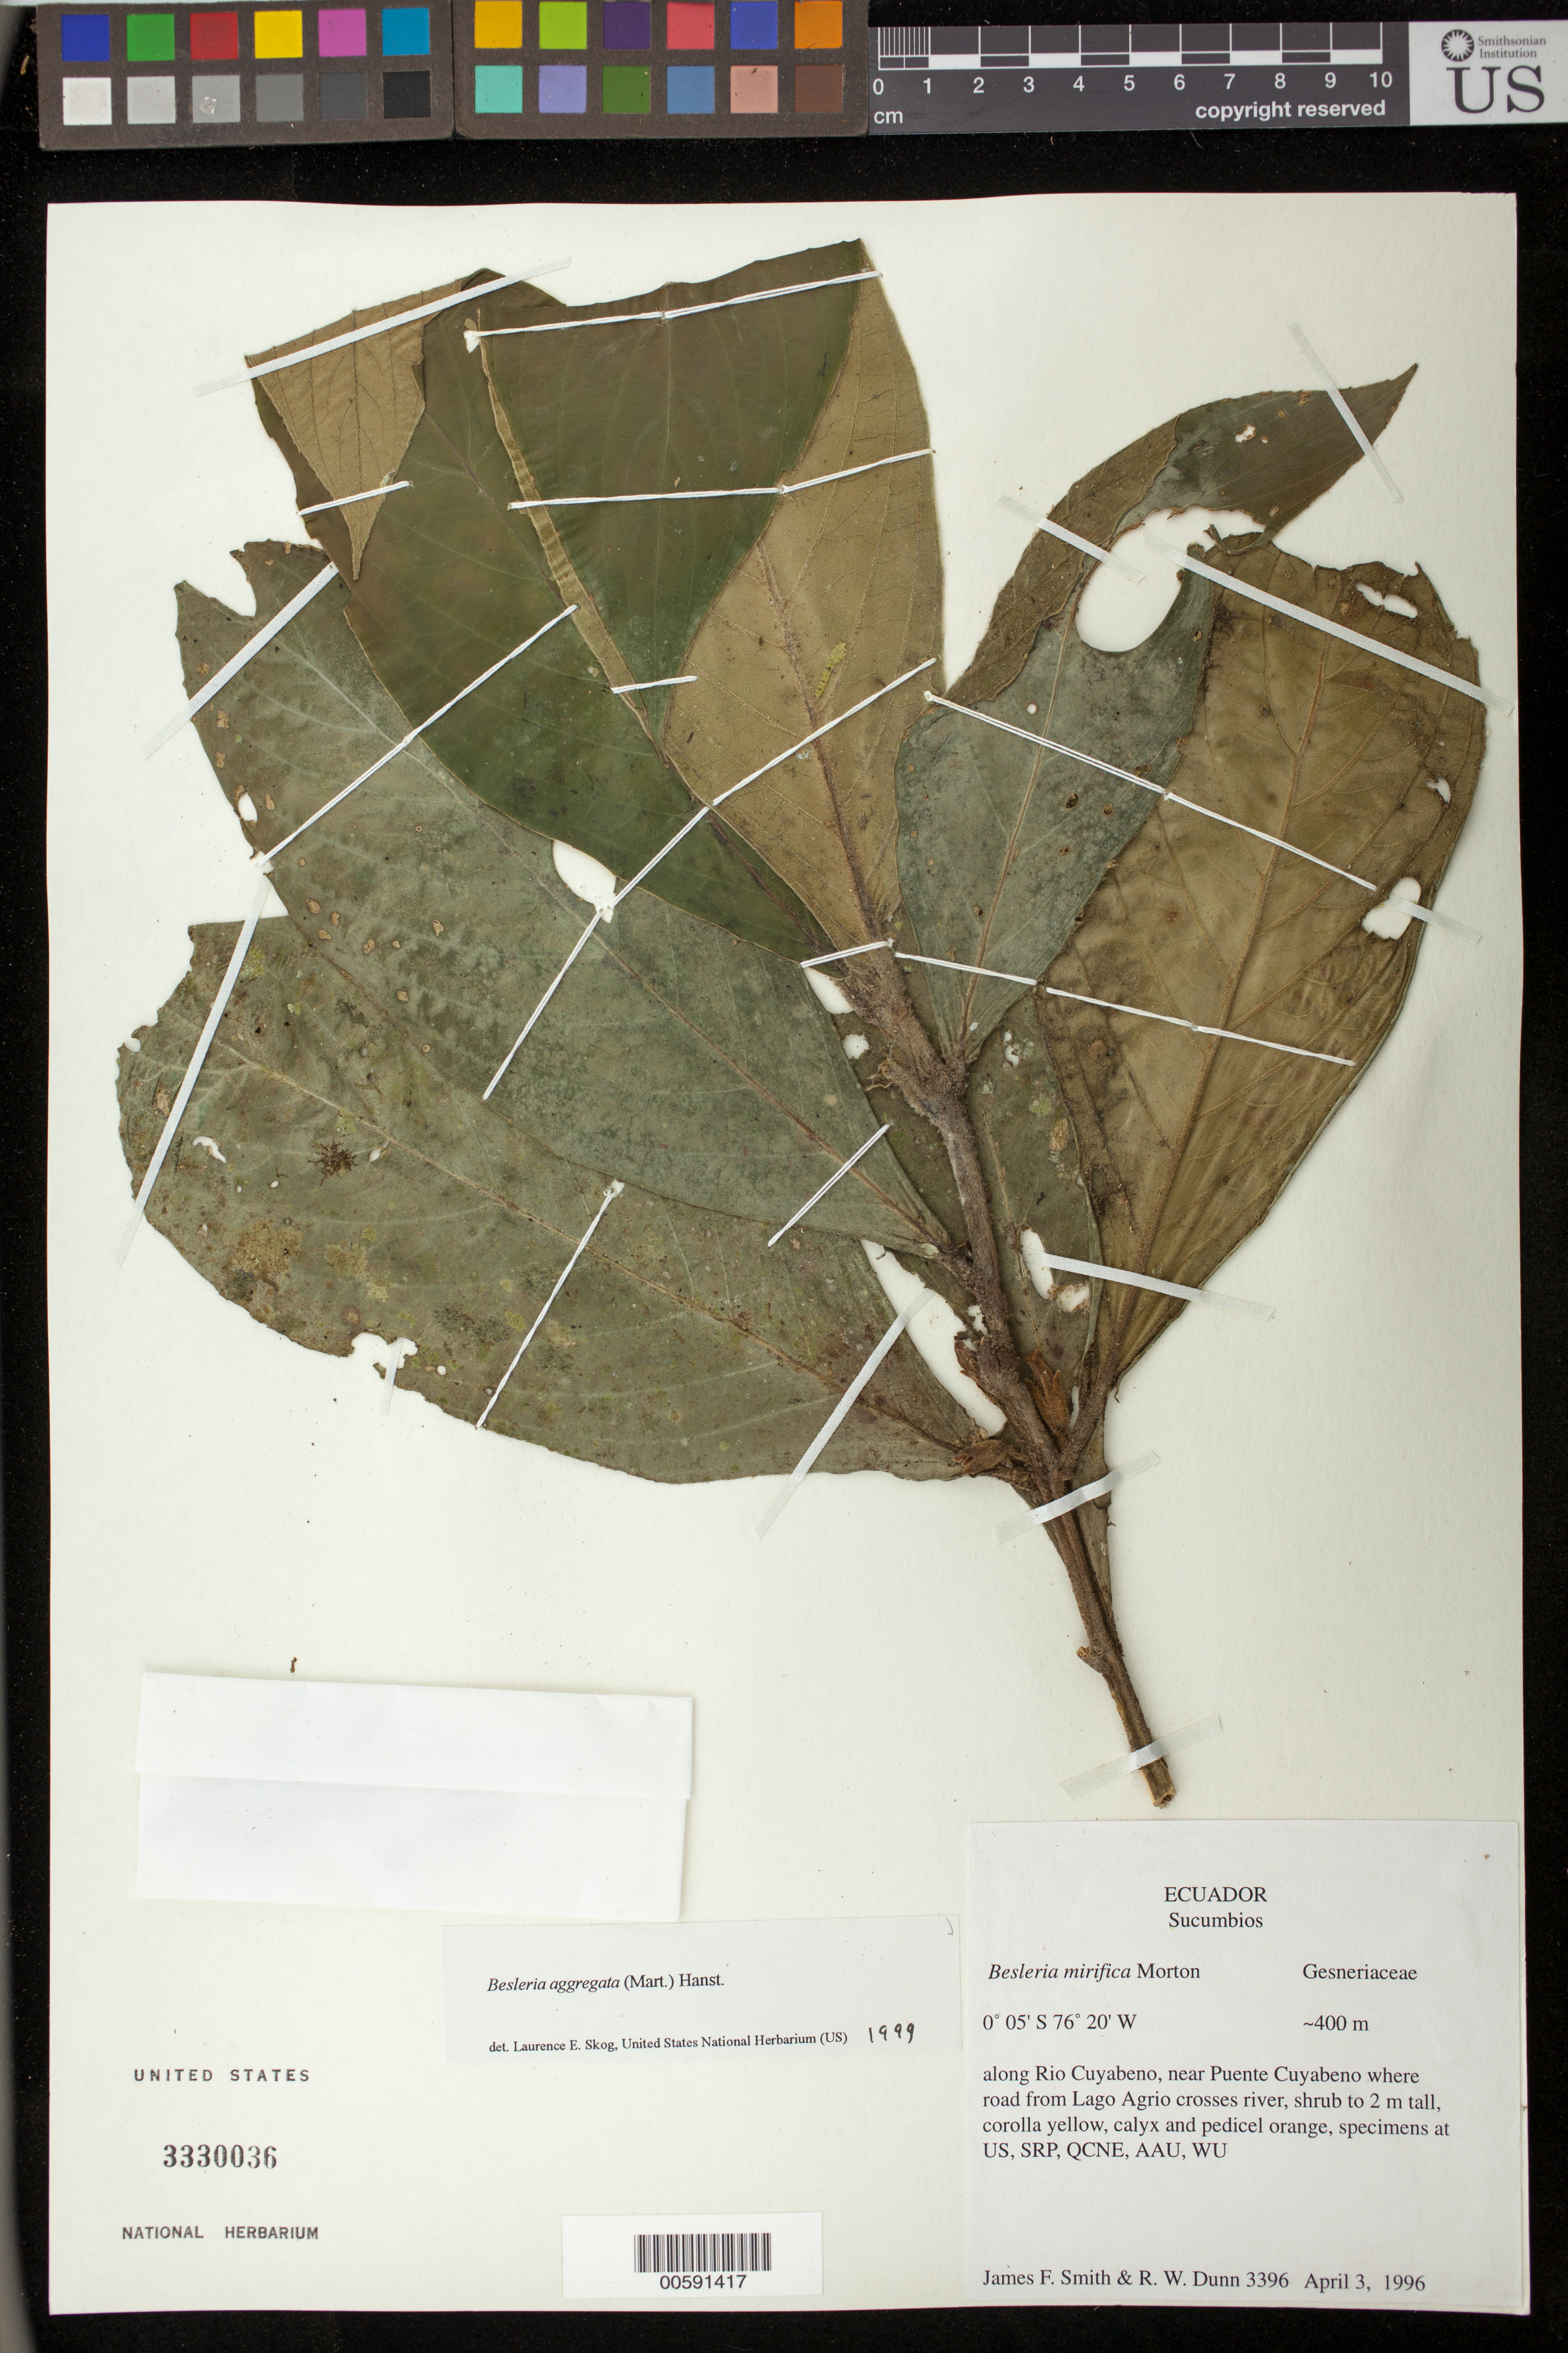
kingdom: Plantae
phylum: Tracheophyta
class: Magnoliopsida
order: Lamiales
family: Gesneriaceae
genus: Besleria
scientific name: Besleria aggregata var. aggregata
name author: (Mart.) Hanst.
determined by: Skog, Laurence E.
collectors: J. Smith & R. Dunn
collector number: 3396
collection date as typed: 03 Apr 1996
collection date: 1996-04-03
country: Ecuador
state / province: Sucumbíos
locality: Along Rio Cuyabeno, near Puente Cuyabeno where road from Lago Agrio crosses river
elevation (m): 400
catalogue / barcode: US 3330036